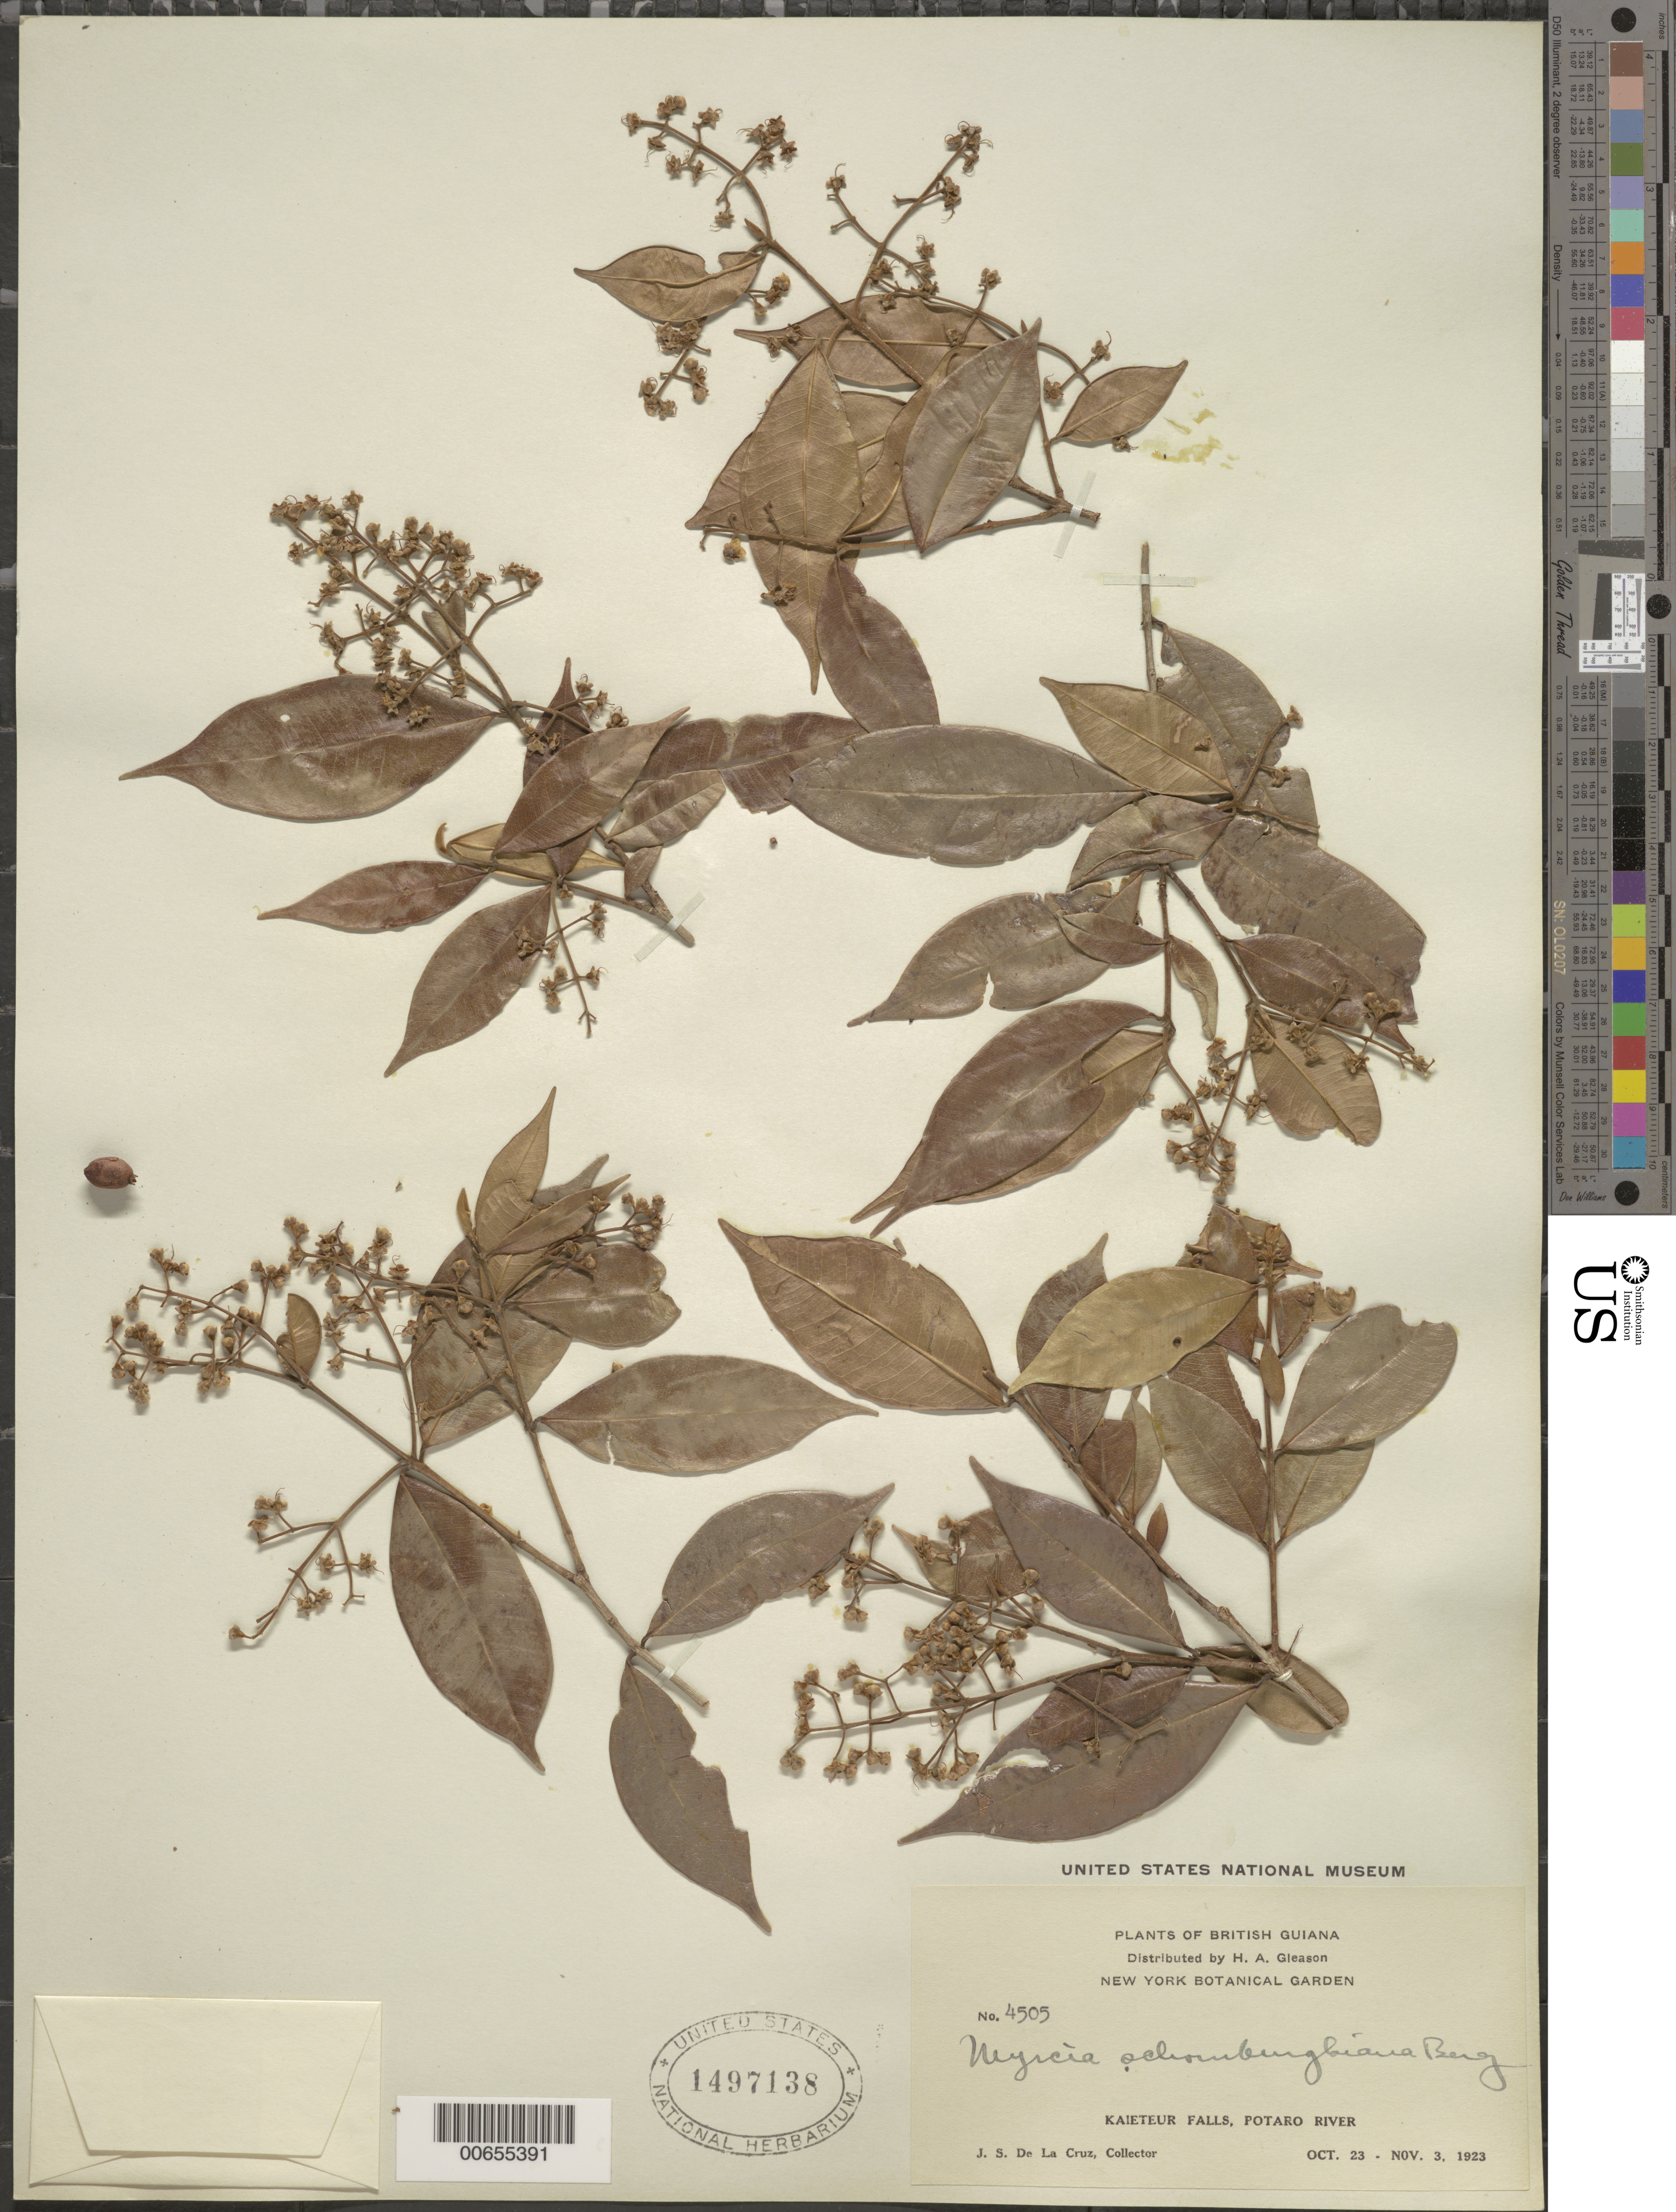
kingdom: Plantae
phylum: Tracheophyta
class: Magnoliopsida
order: Myrtales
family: Myrtaceae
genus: Myrcia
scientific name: Myrcia schomburgkiana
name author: O. Berg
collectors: J. S. de la Cruz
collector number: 4505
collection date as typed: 23-Oct-23 to 3-Nov-23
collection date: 1923-10-23/1923-11-03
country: Guyana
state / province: Potaro-Siparuni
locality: Kaieteur Falls, Potaro R.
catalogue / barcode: US 1497138